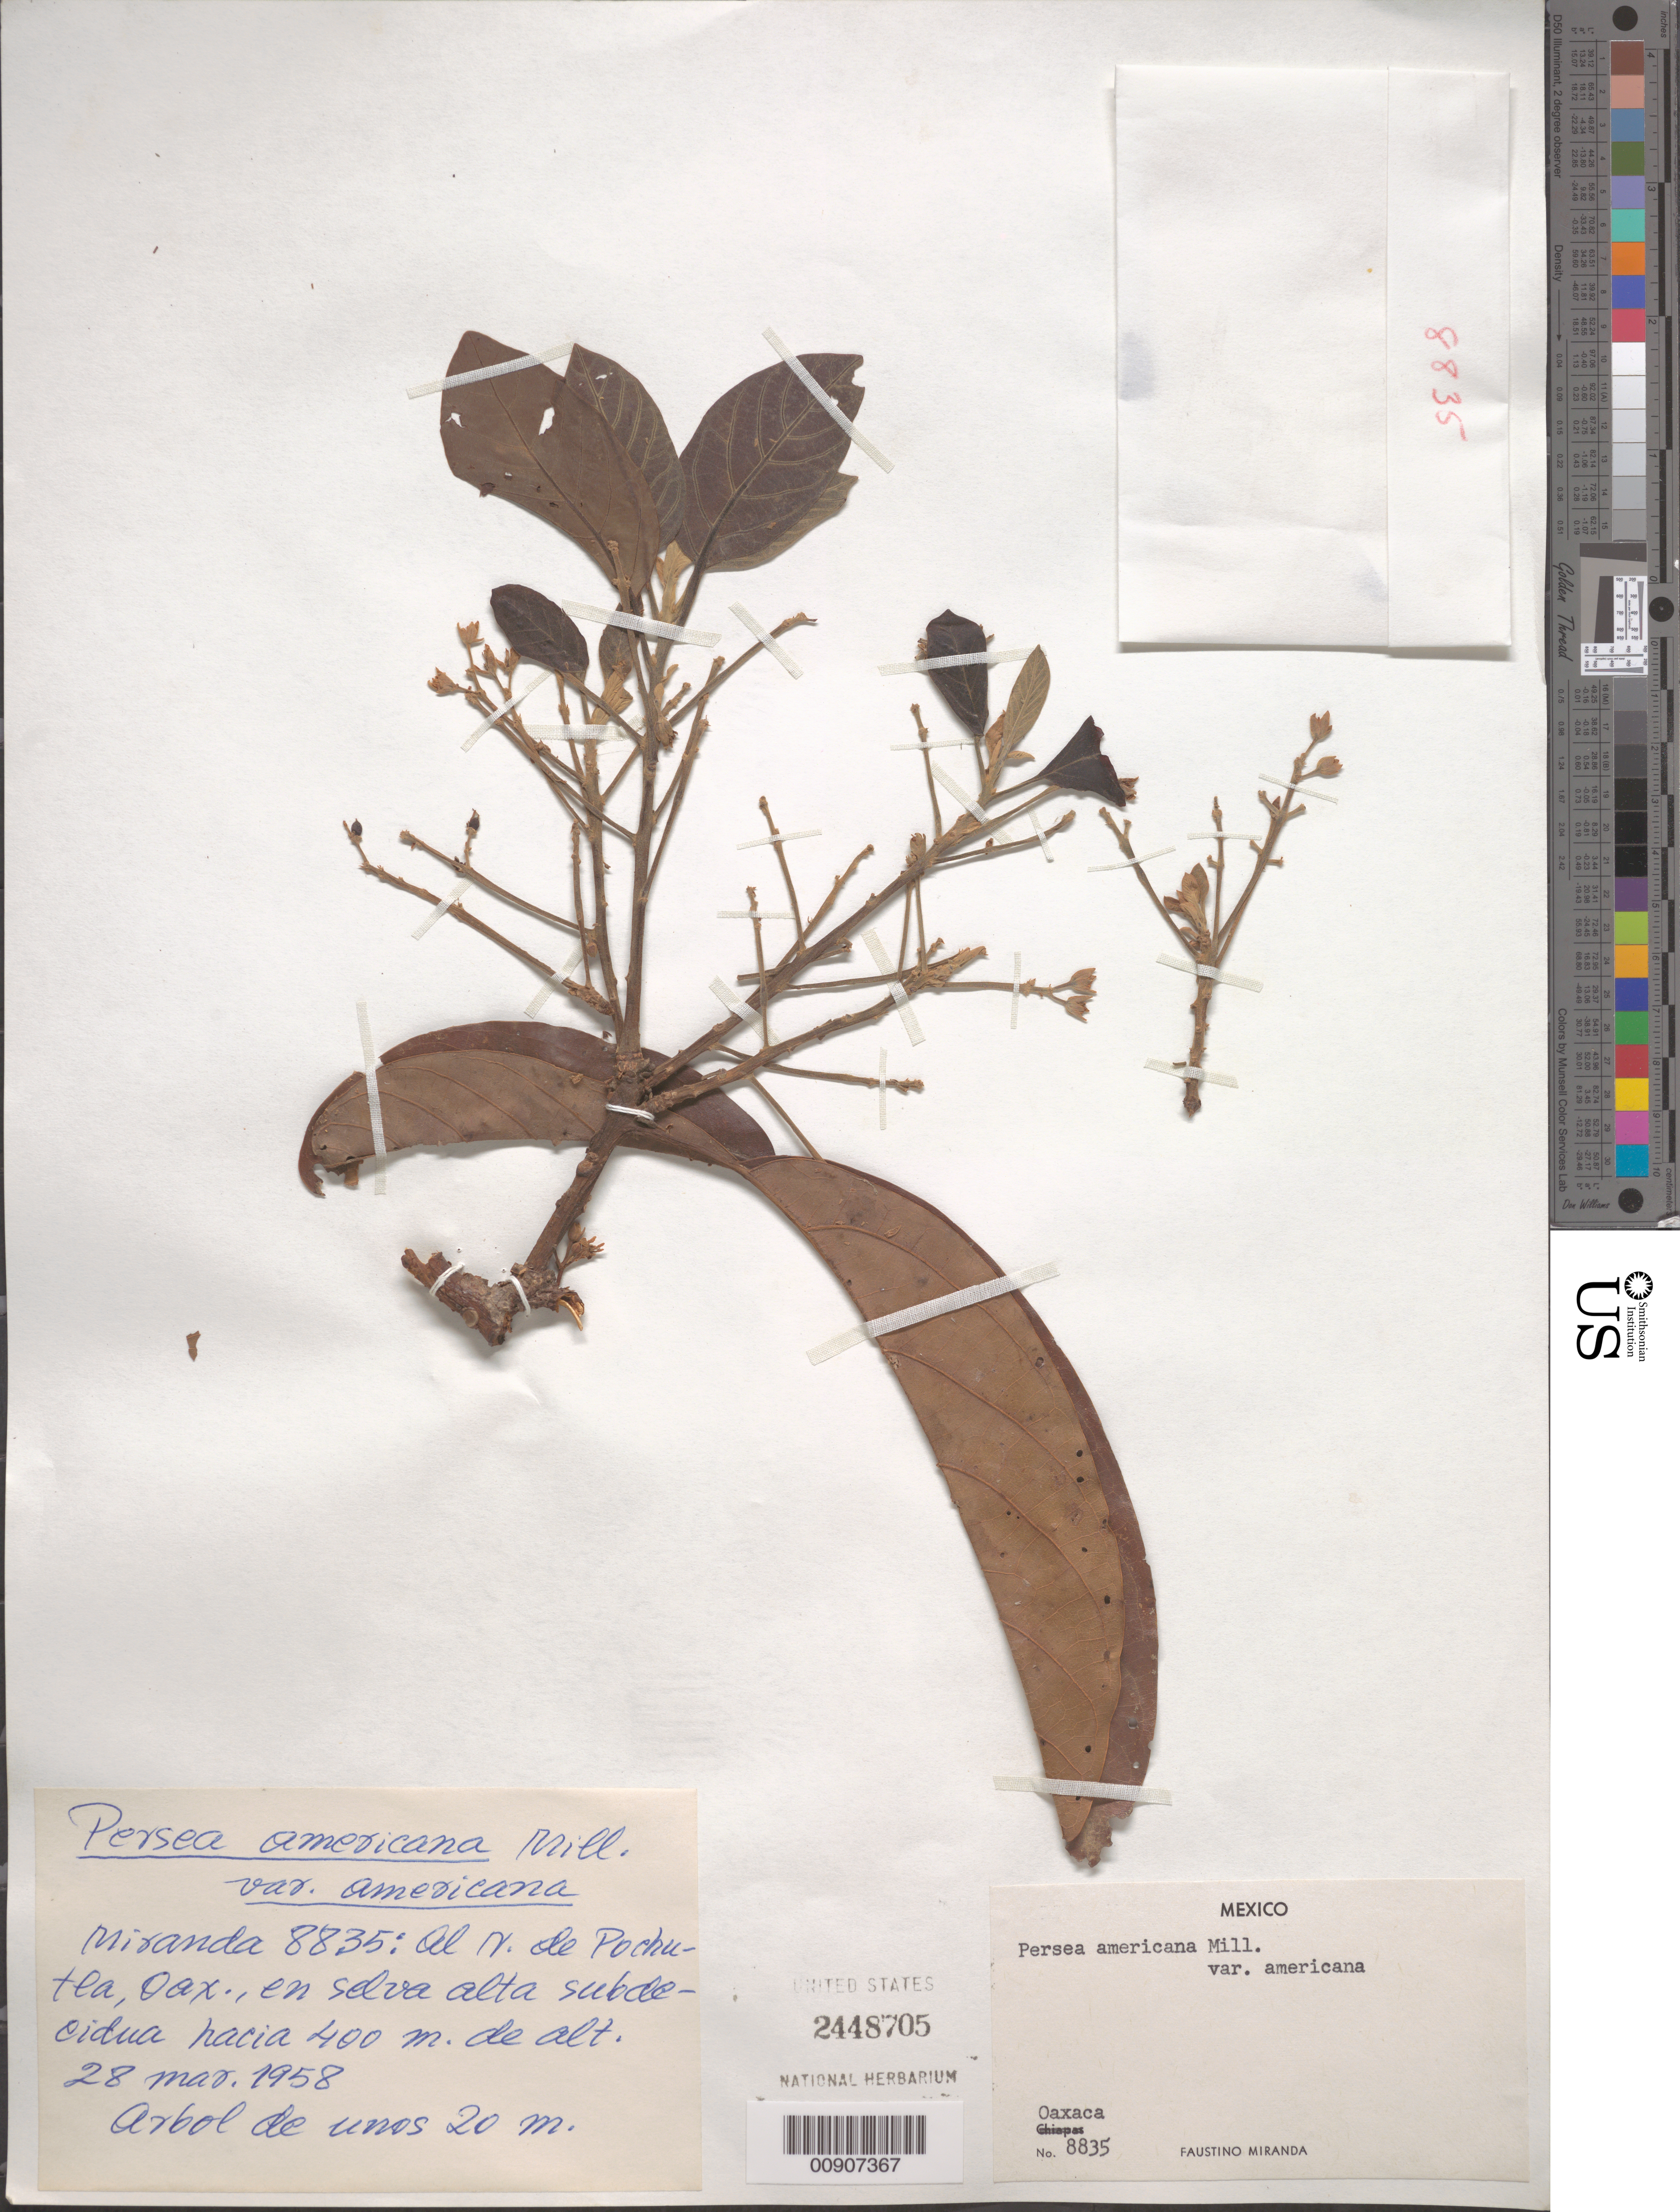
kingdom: Plantae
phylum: Tracheophyta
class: Magnoliopsida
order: Laurales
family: Lauraceae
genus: Persea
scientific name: Persea americana var. americana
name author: Mill.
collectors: Miranda G., F.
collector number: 8835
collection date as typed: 28 Mar 1958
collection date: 1958-03-28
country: Mexico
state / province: Oaxaca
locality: Al N. de Pochutla, Oaxaca.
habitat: Selva alta subdecidua.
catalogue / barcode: US 2448705